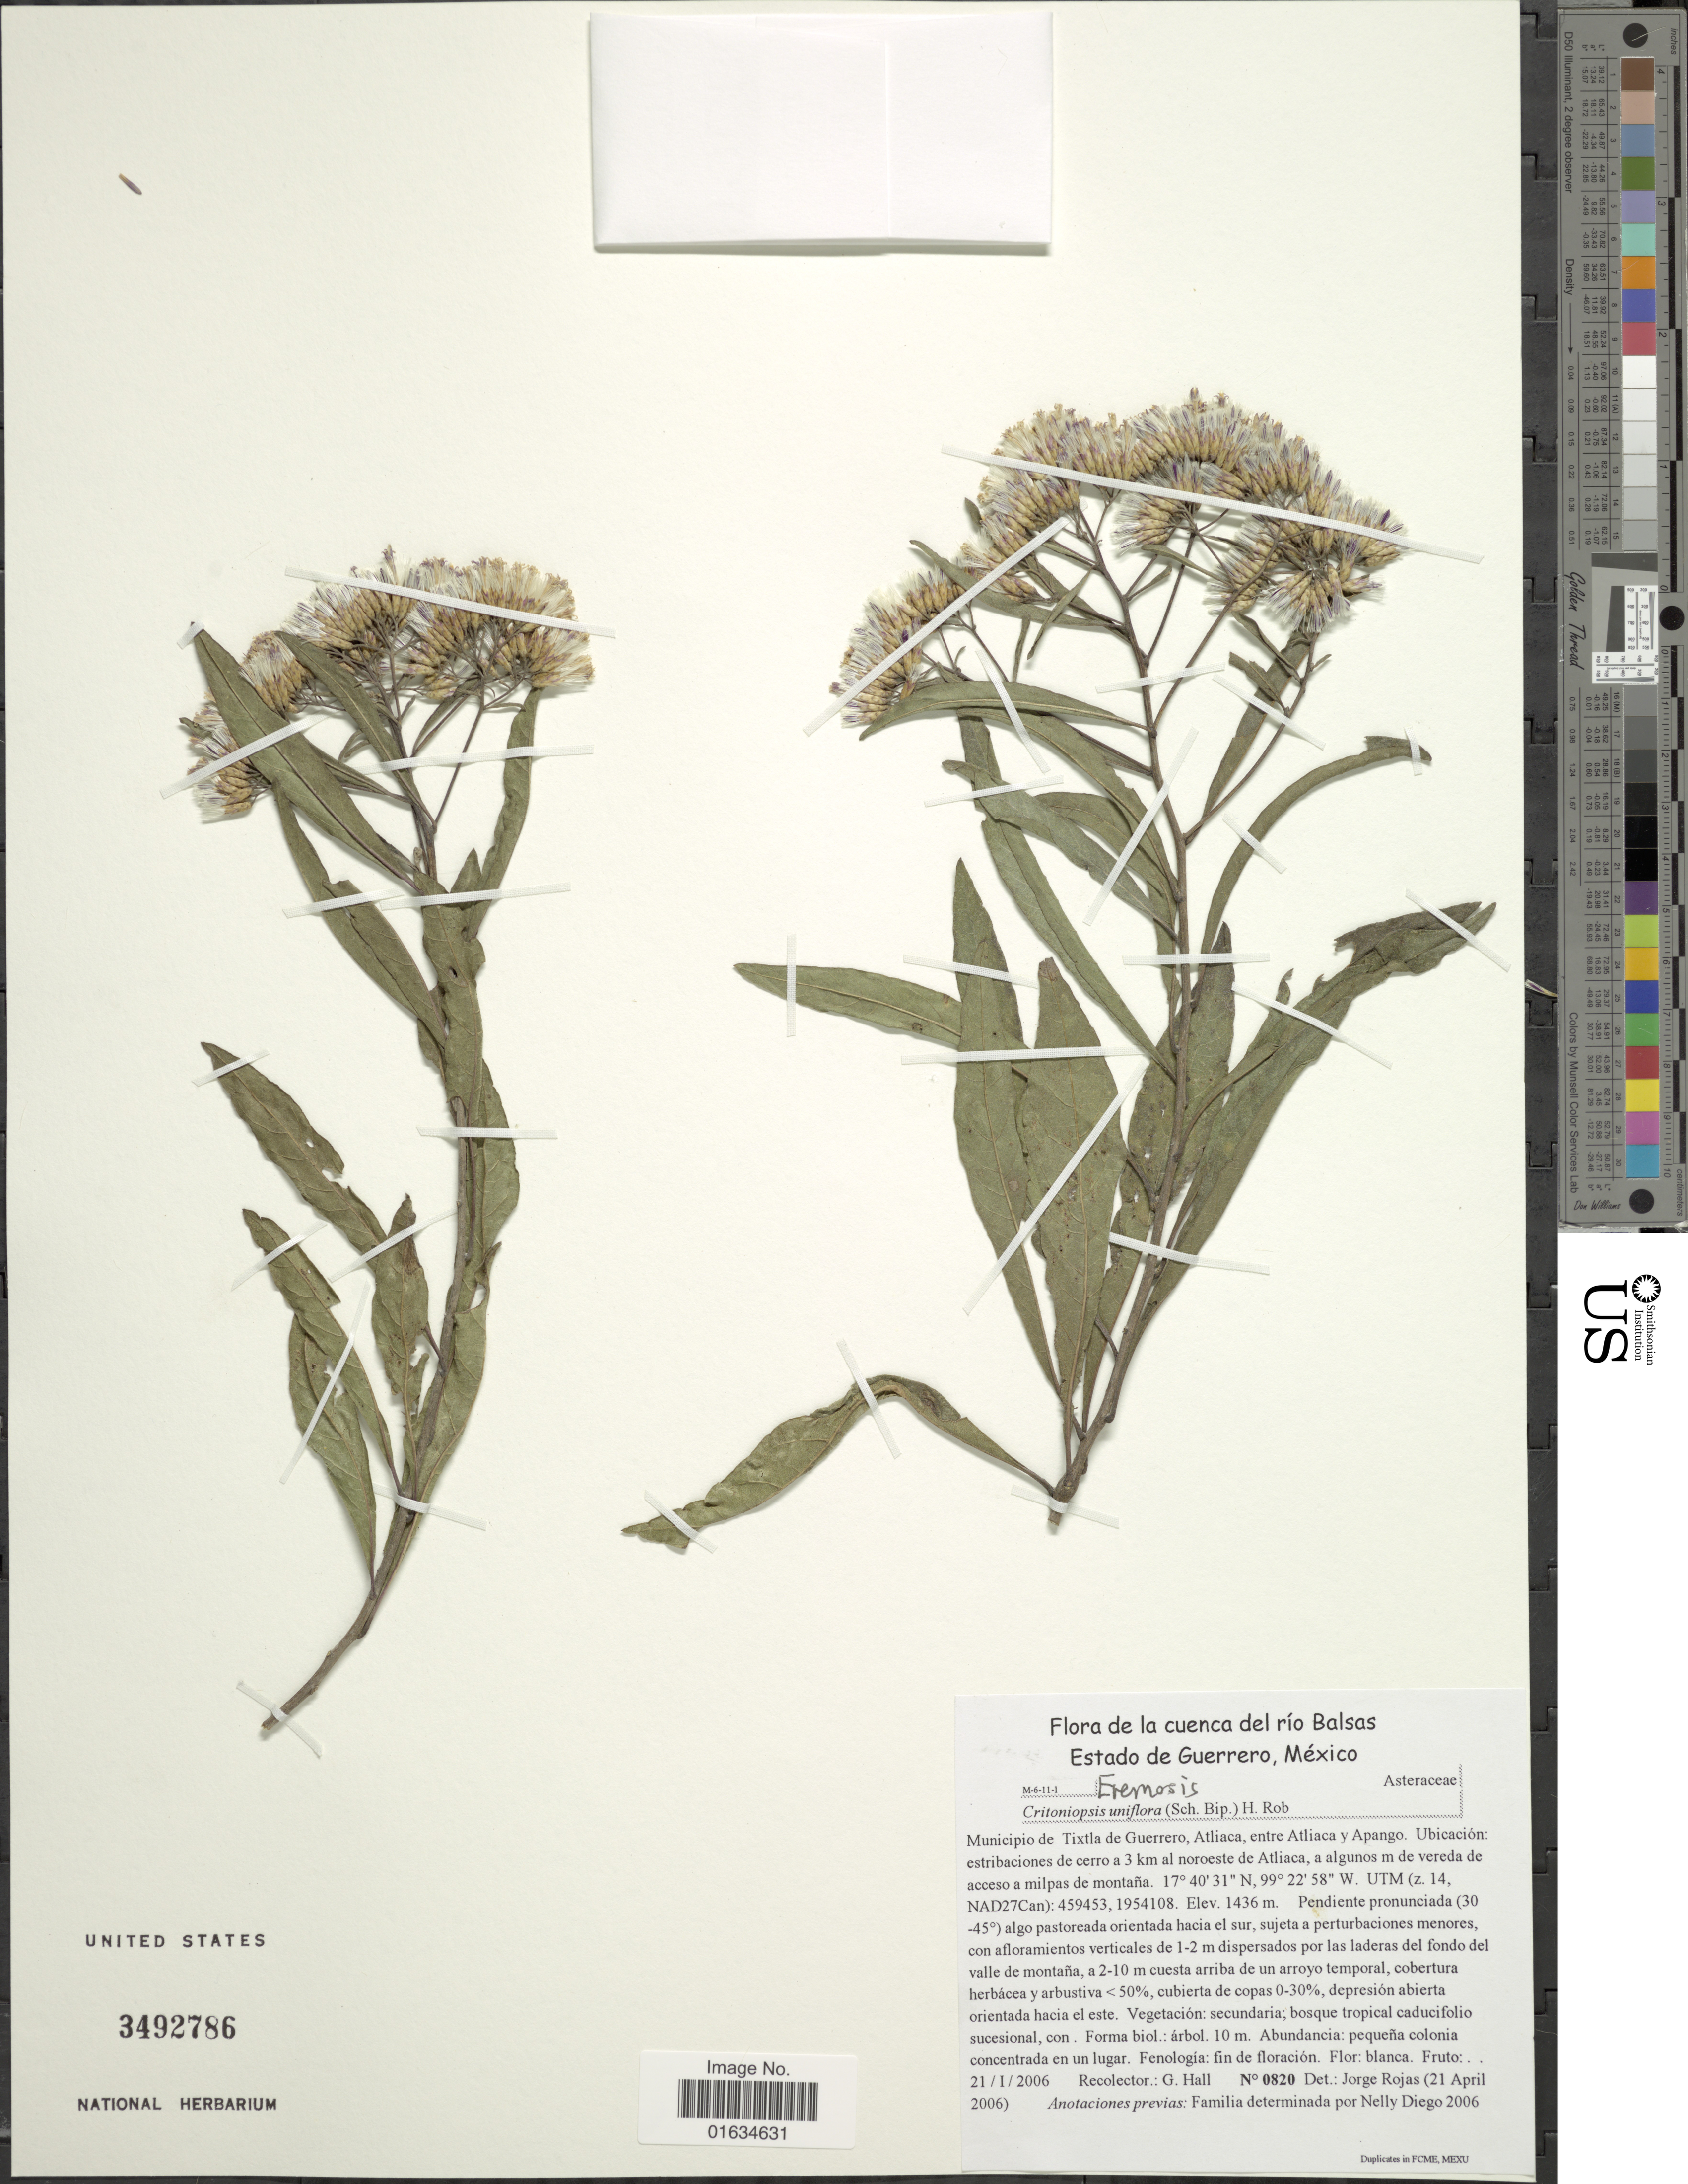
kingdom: Plantae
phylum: Tracheophyta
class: Magnoliopsida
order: Asterales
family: Asteraceae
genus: Critoniopsis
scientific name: Critoniopsis salicifolia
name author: (DC.) H. Rob.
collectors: G. Hall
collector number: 820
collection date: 2006-01-21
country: Mexico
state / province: Guerrero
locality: La cuenca del río Balsas, Municipio de Tixtla de Guerrero, Atliaca, entre Atliaca y Apango, Ubicación: estribaciones de cerro a 3 km al noroeste de Atliaca, a algunos m de vereda de acceso a milpas de montaña, UTM (z. 14, NAD27Can): 459453,1954108.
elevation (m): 1436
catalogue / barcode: US 3492786